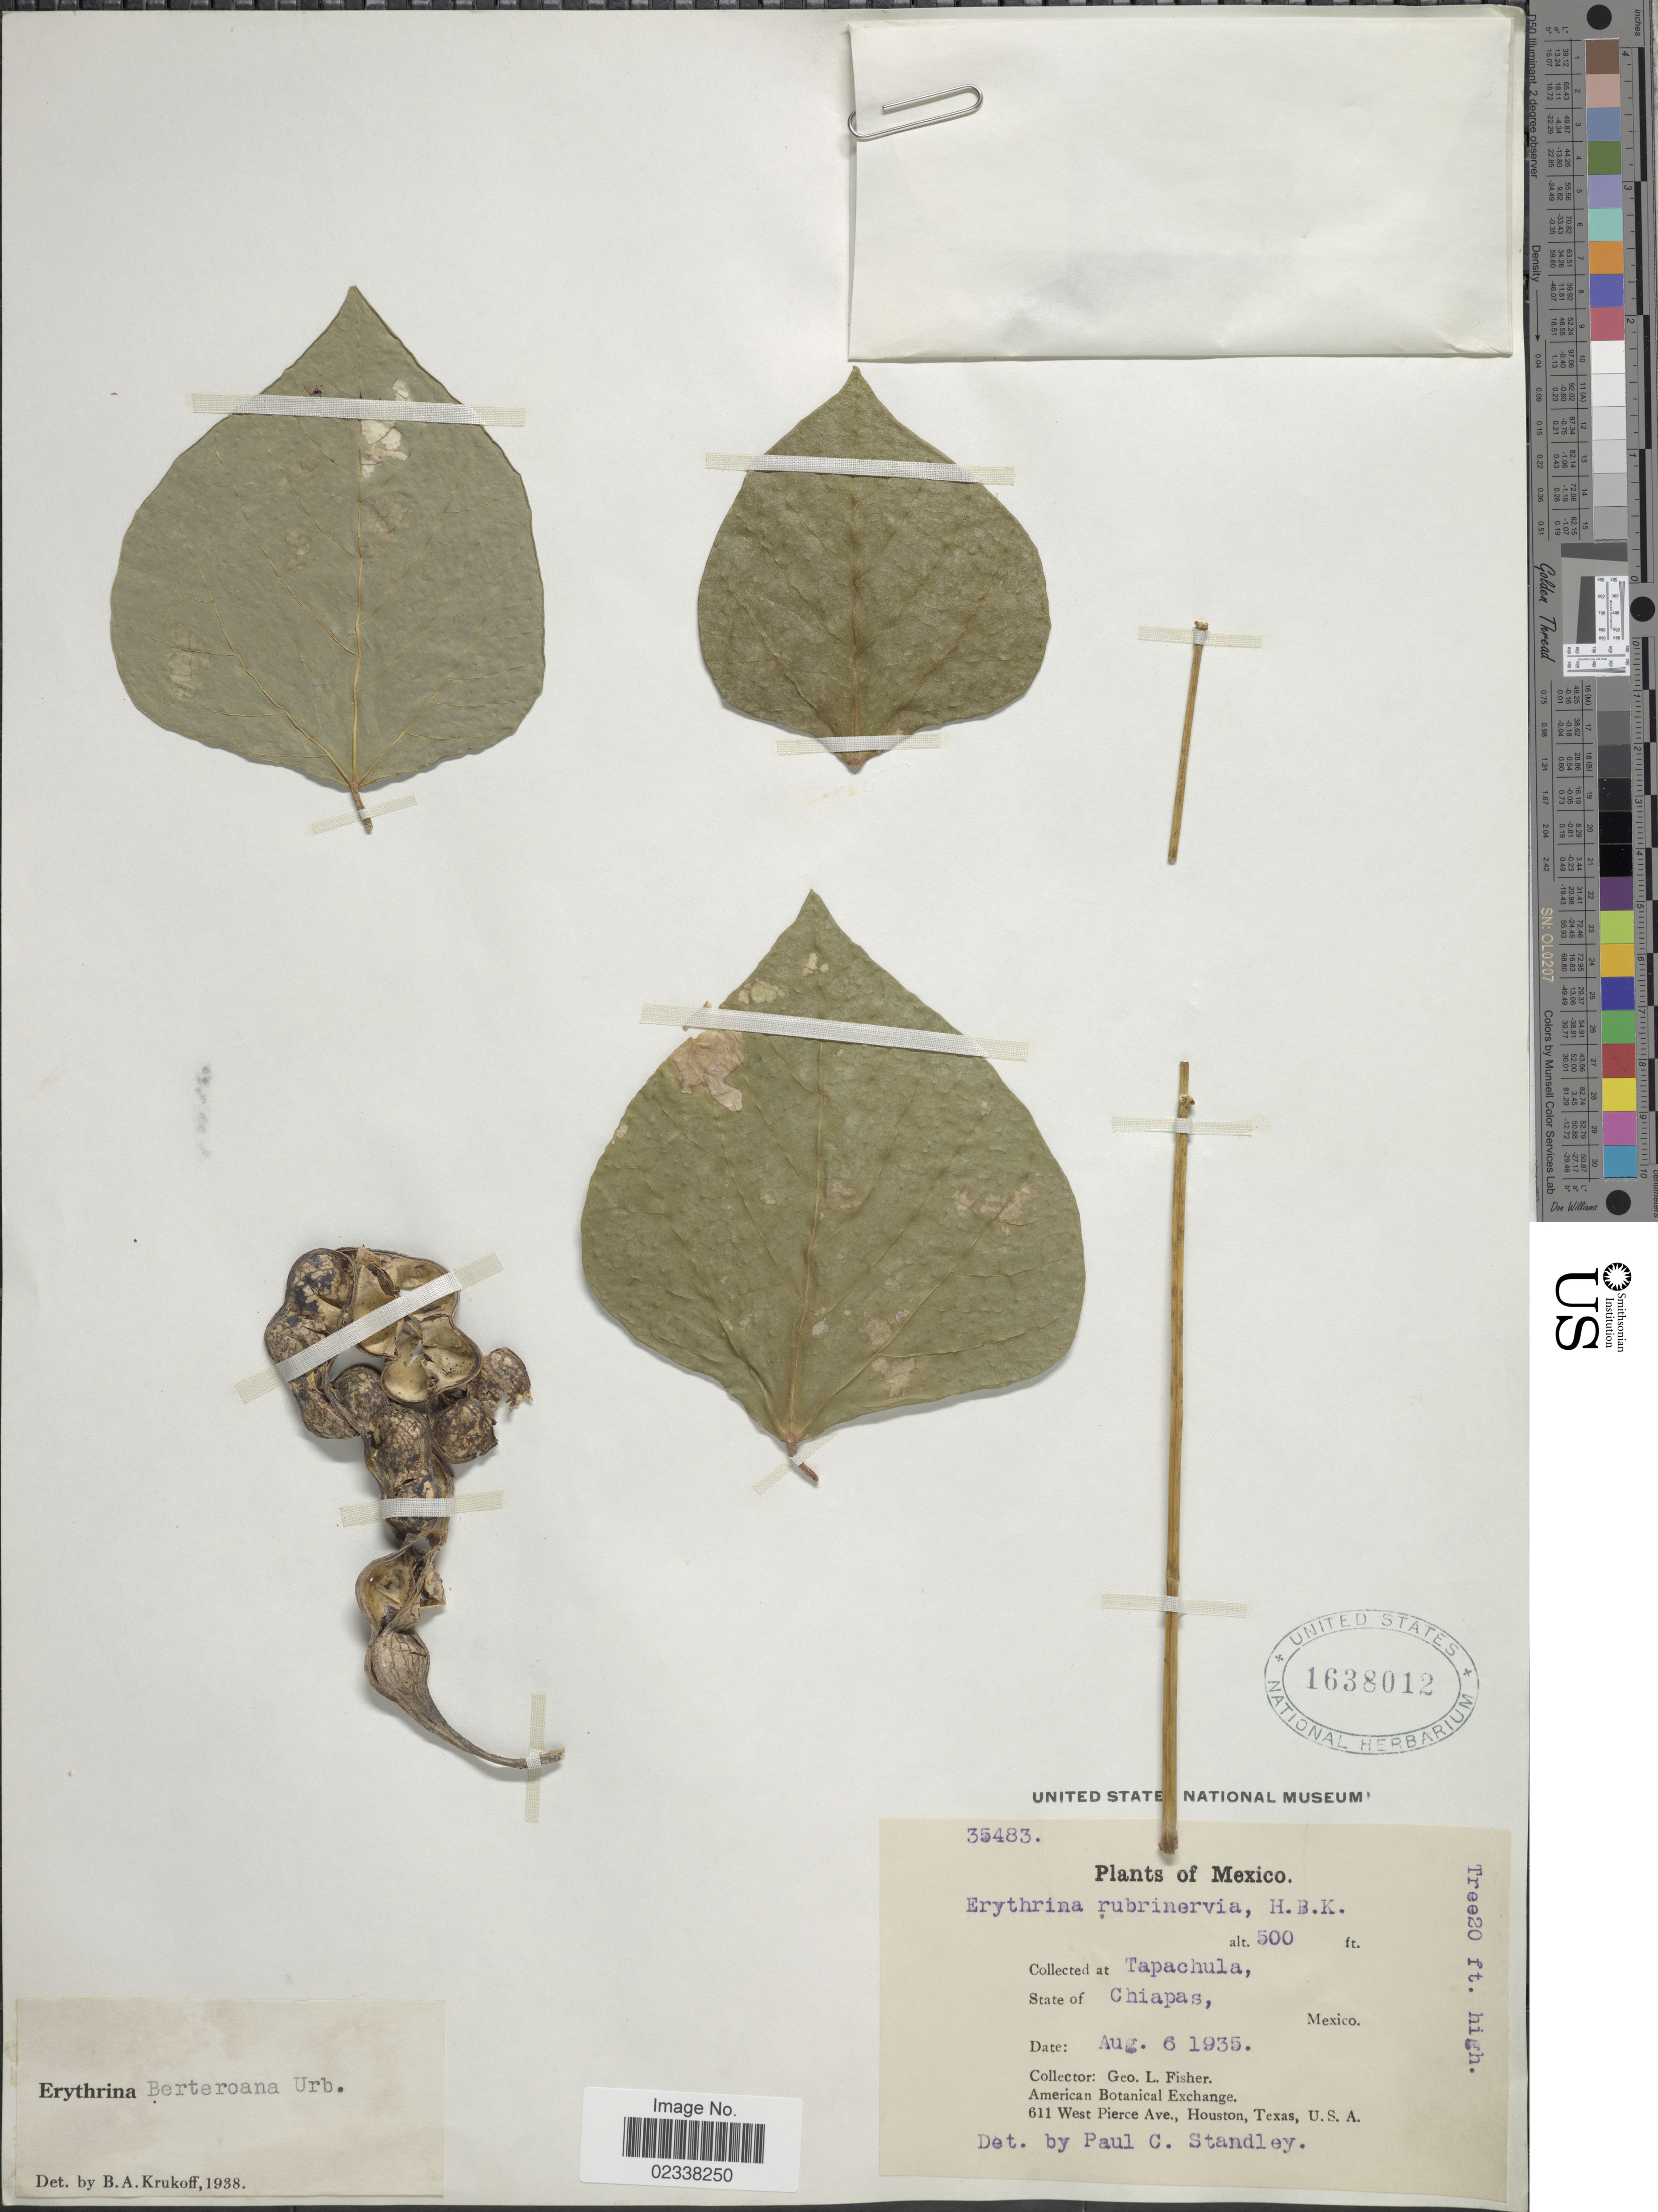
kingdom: Plantae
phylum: Tracheophyta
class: Magnoliopsida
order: Fabales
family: Fabaceae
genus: Erythrina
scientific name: Erythrina berteroana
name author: Urb.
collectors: G. L. Fisher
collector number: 35483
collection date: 1935-08-06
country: Mexico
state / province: Chiapas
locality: Tapachula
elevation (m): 152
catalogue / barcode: US 1638012